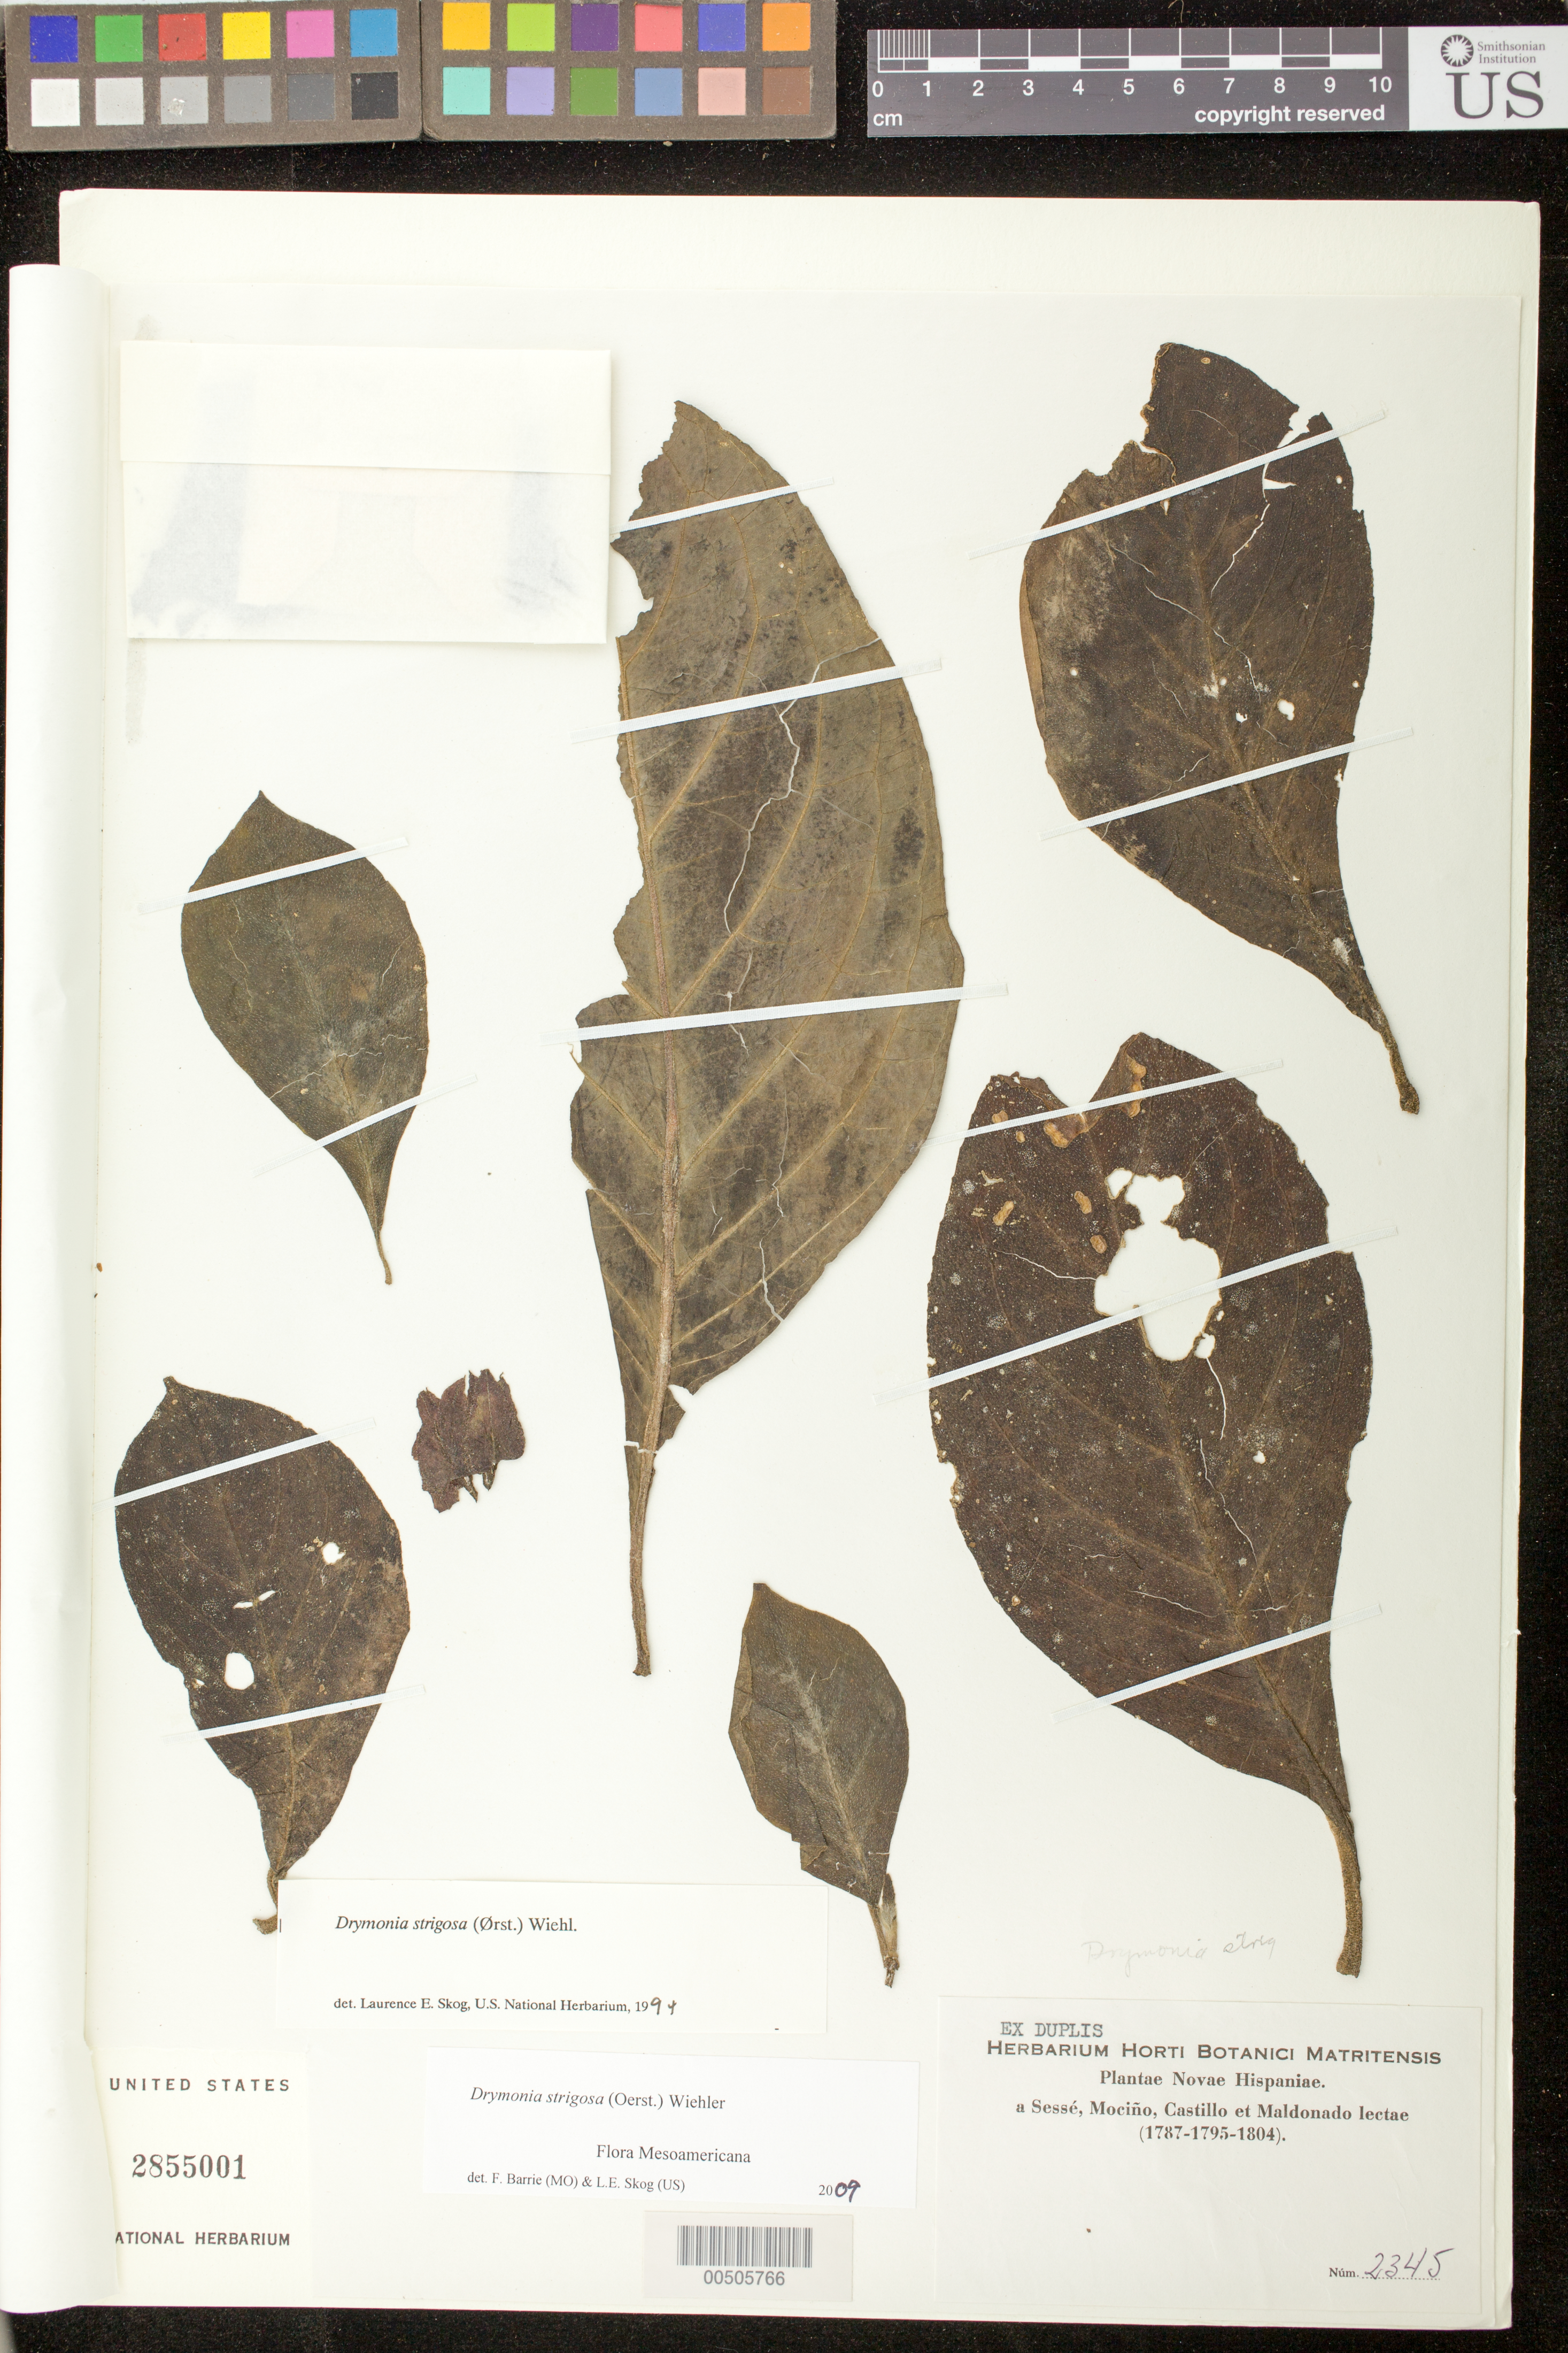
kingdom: Plantae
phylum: Tracheophyta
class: Magnoliopsida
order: Lamiales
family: Gesneriaceae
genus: Drymonia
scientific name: Drymonia strigosa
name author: (Oerst.) Wiehler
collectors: M. Sessé y Lacasta, J. M. Mociño & et al.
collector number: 2345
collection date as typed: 1787-1804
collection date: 1787/1804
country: Mexico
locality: Novae Hispaniae, Matritensis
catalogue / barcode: US 2855001